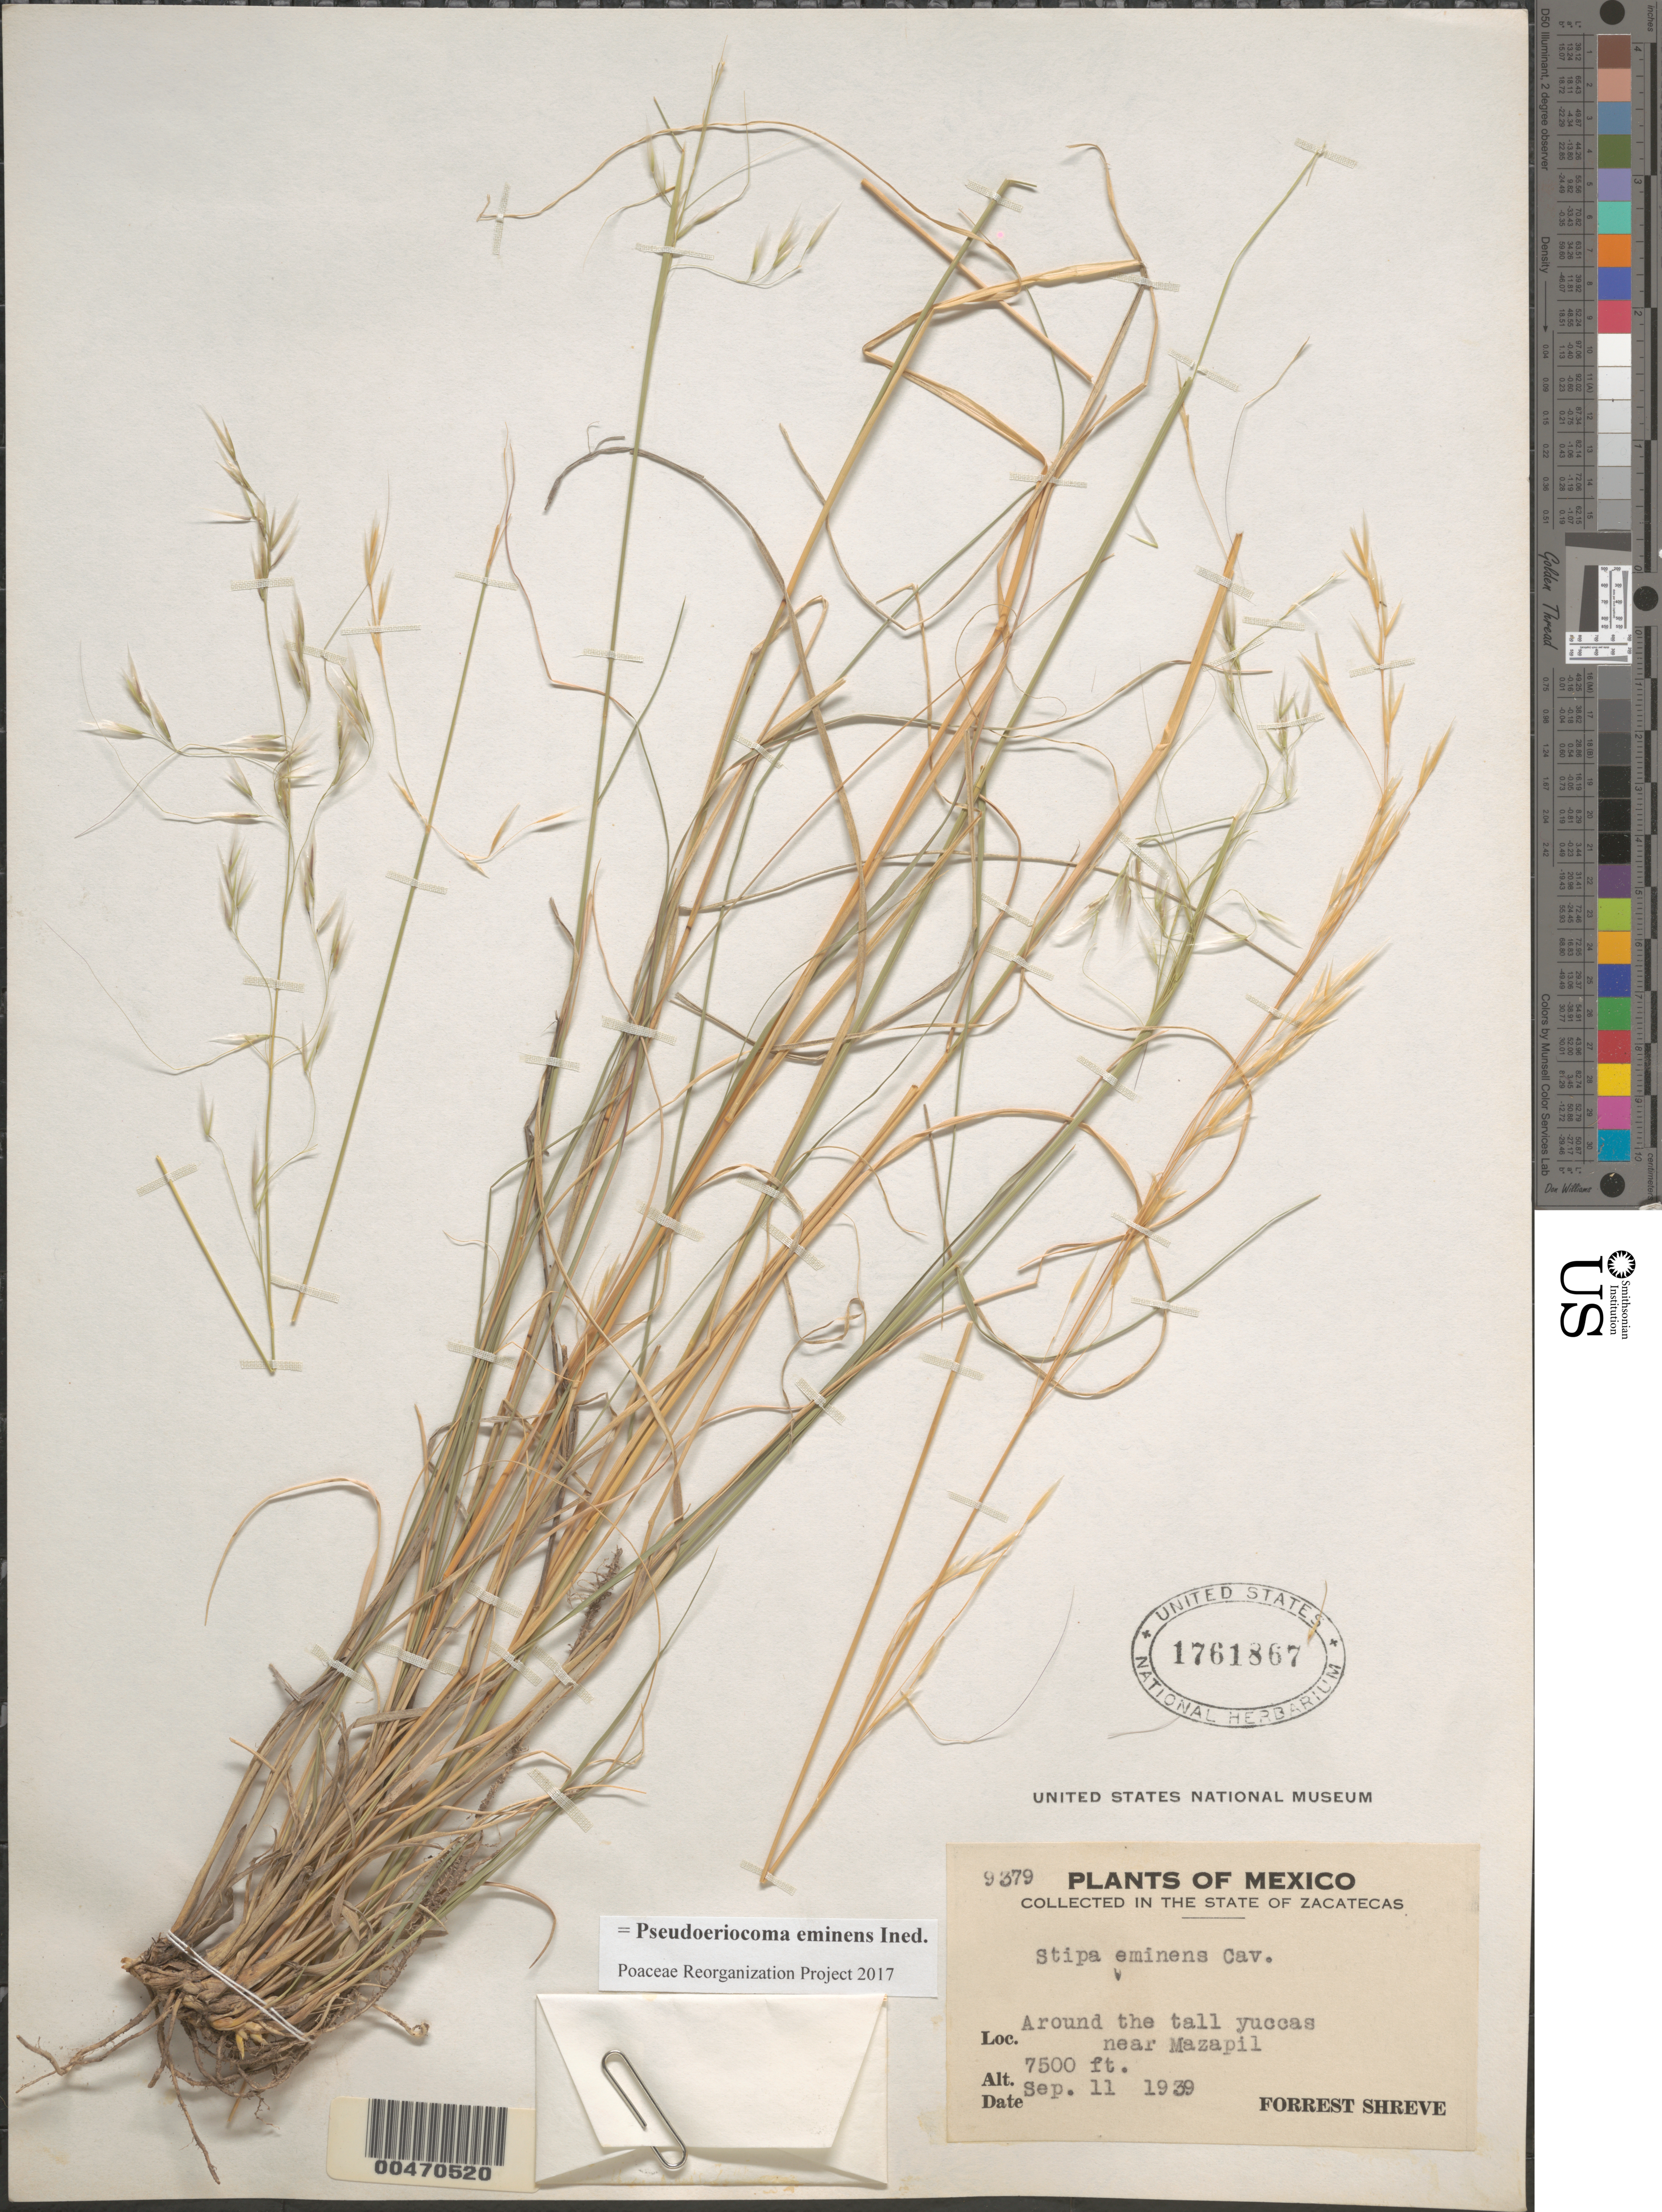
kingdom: Plantae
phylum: Tracheophyta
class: Liliopsida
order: Poales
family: Poaceae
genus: Pseudoeriocoma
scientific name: Pseudoeriocoma eminens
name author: (Cav.) Romasch.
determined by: Poaceae Reorganization Project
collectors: F. Shreve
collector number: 9379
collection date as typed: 11 Sep 1939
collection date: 1939-09-11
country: Mexico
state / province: Zacatecas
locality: Near Mazapil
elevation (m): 2286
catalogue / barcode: US 1761867